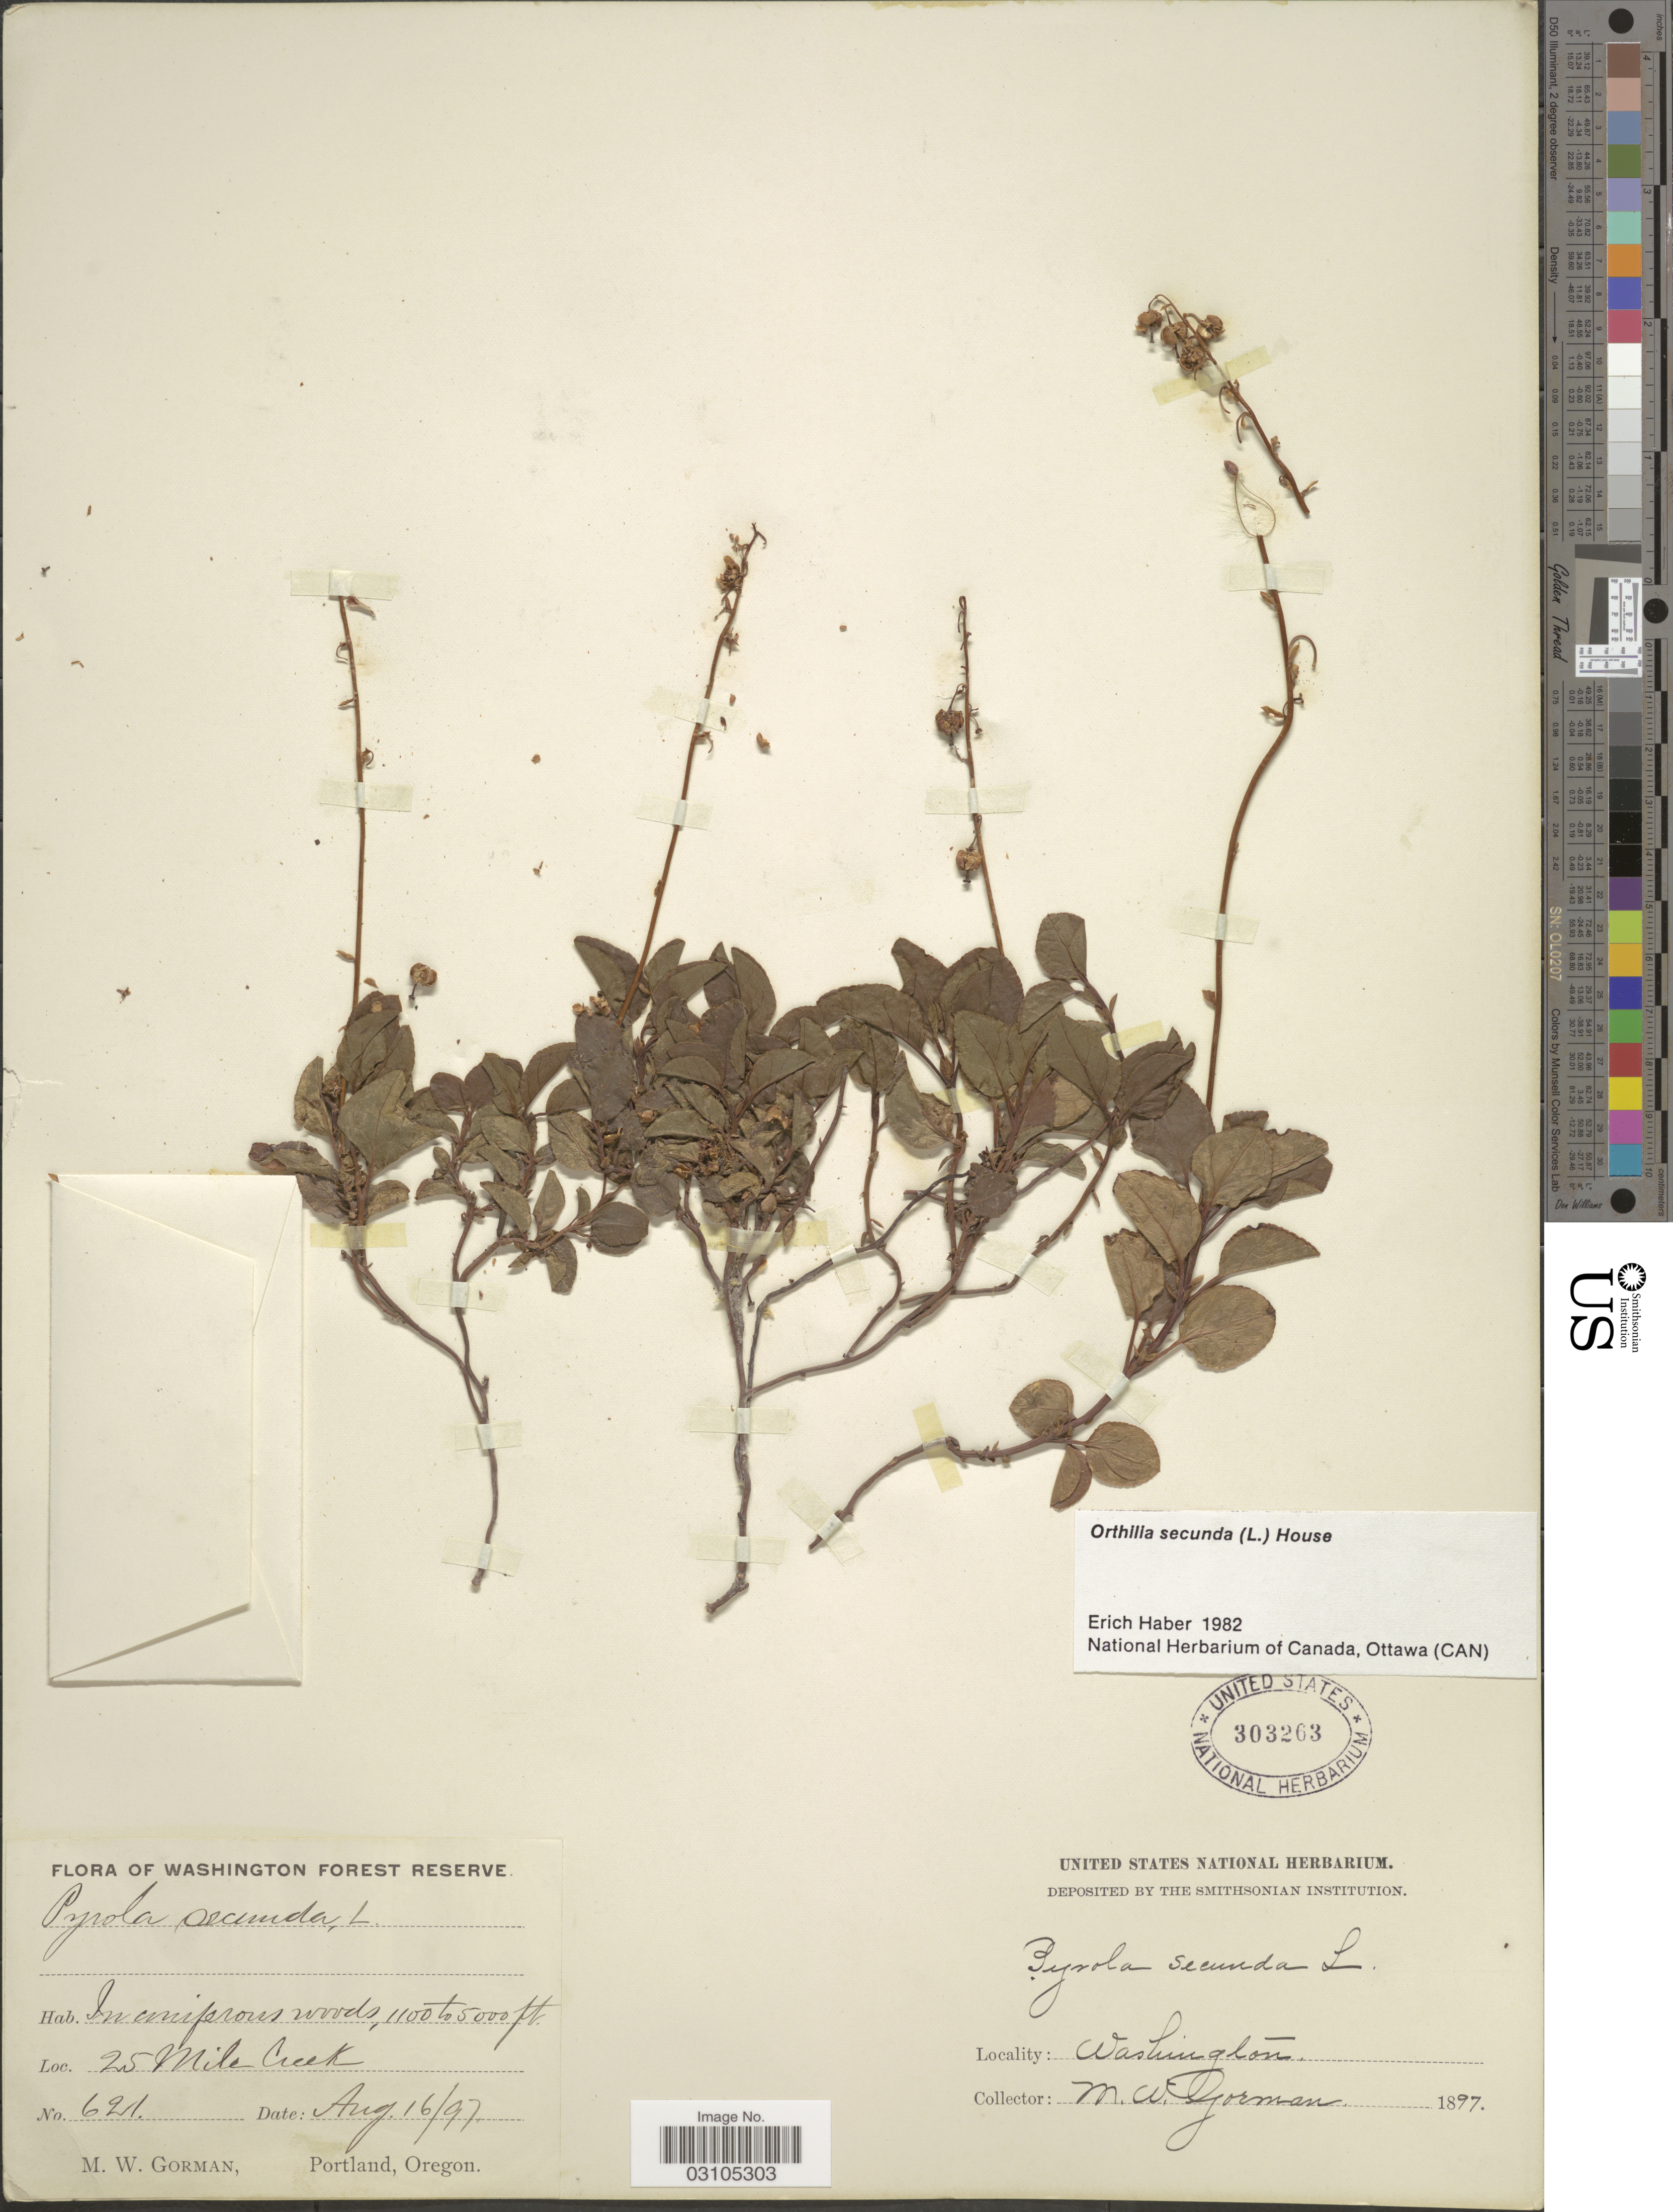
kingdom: Plantae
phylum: Tracheophyta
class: Magnoliopsida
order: Ericales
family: Ericaceae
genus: Orthilia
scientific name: Orthilia secunda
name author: (L.) House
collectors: M. W. Gorman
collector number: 621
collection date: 1897-08-16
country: United States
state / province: Washington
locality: Washington Forest Reserve. 25 Mile Creek.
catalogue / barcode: US 303263